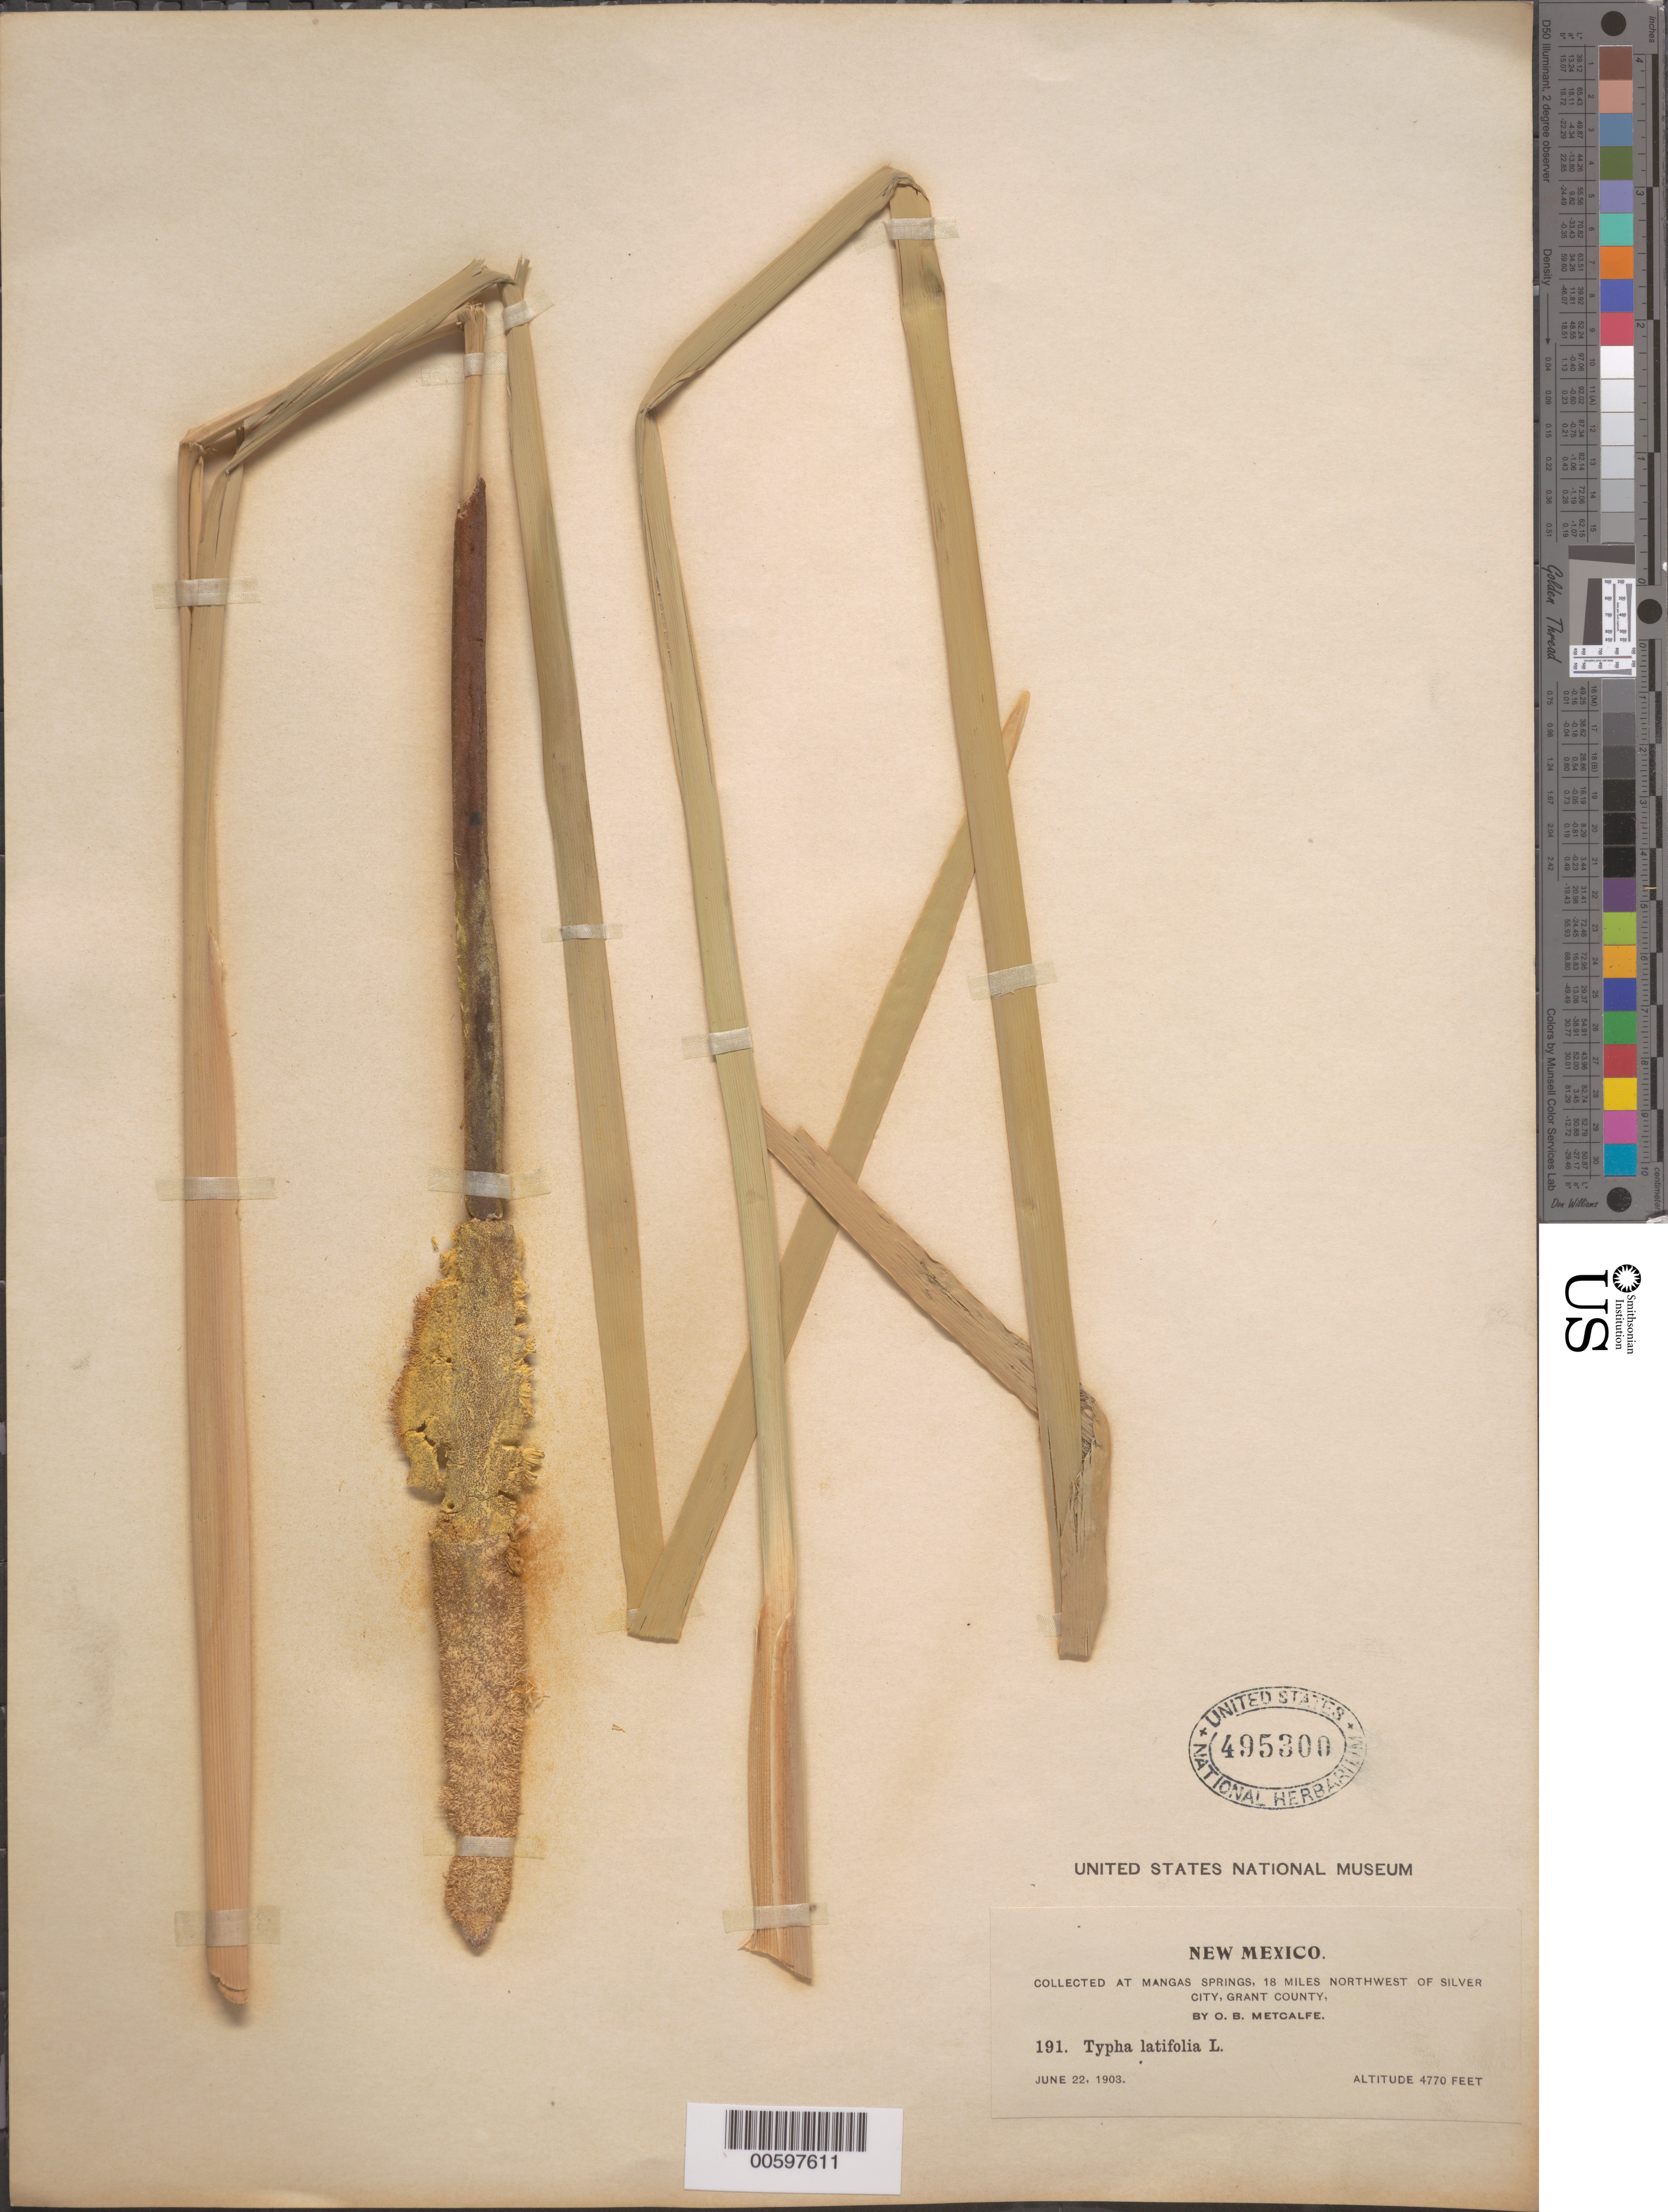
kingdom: Plantae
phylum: Tracheophyta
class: Liliopsida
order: Poales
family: Typhaceae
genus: Typha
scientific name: Typha latifolia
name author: L.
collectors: O. B. Metcalfe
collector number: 191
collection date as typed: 22 Jun 1903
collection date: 1903-06-22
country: United States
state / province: New Mexico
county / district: Grant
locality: Mangas Springs, NW of Silver City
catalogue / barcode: US 495300